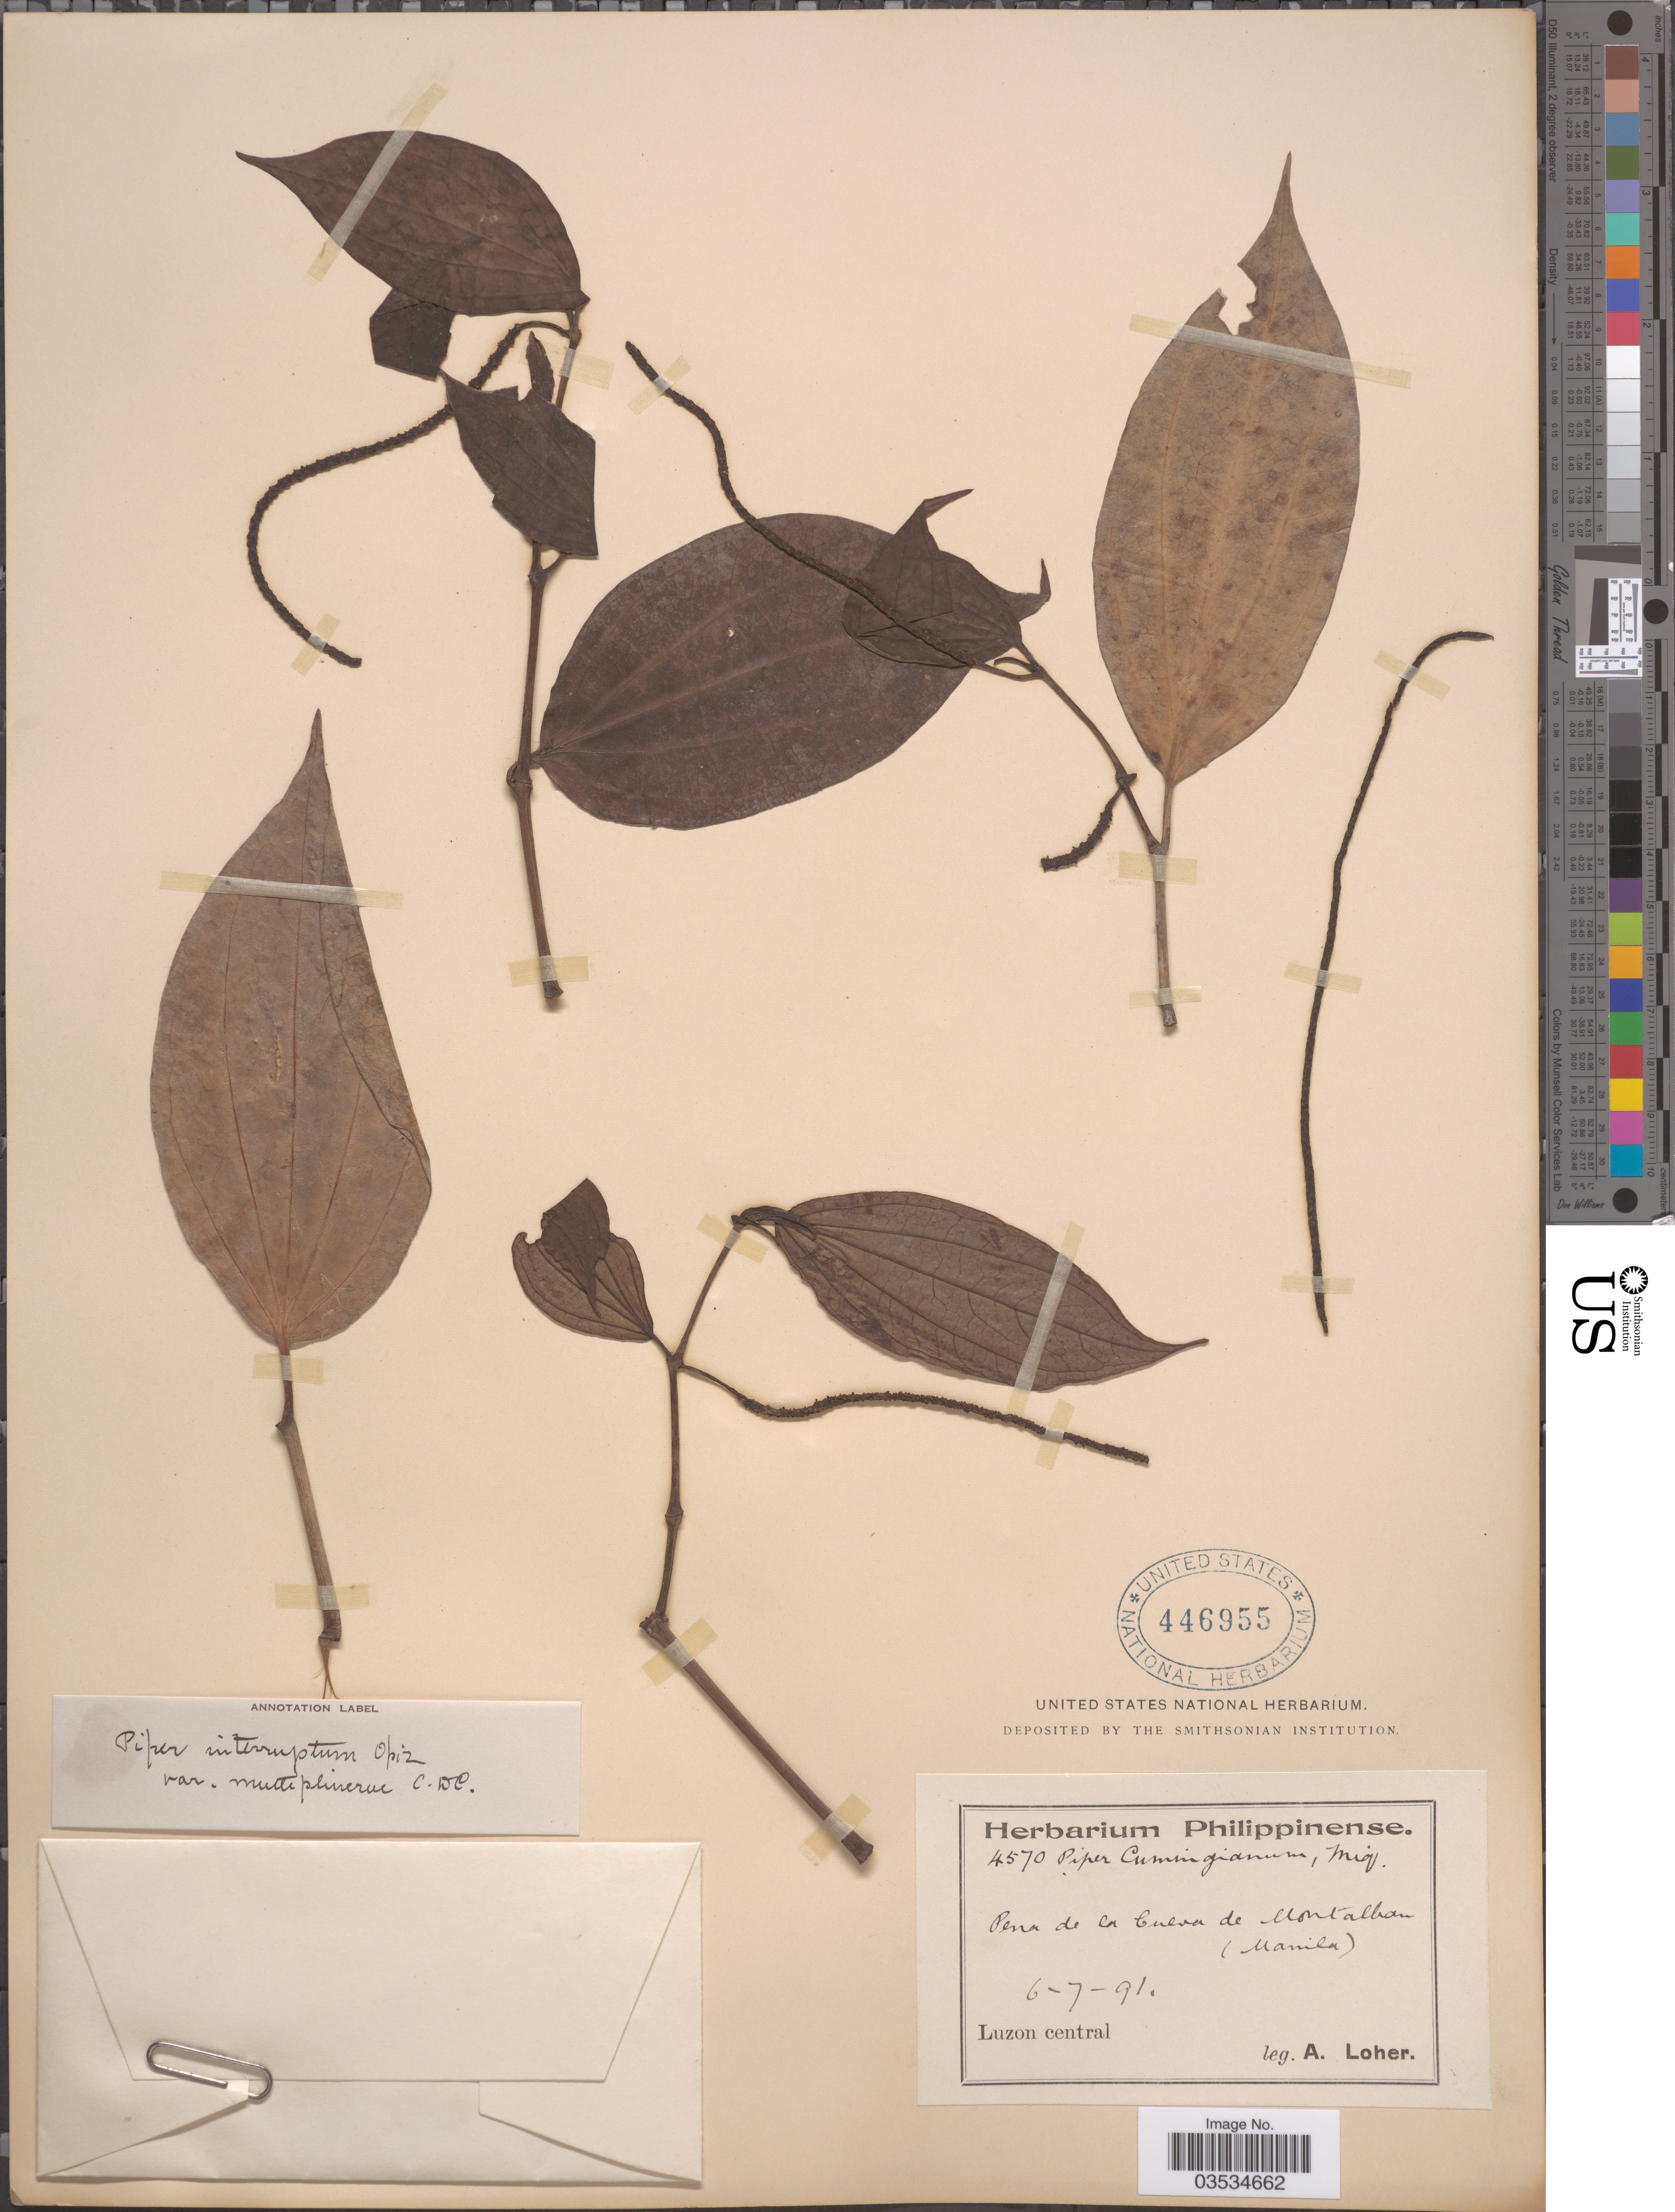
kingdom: Plantae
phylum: Tracheophyta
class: Magnoliopsida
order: Piperales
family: Piperaceae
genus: Piper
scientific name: Piper interruptum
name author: Opiz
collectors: A. Loher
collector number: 4570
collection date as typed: Transcribed d/m/y: 6/7/91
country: Philippines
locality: Pena de la Cueva de Montalban (Manila).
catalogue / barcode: US 446955